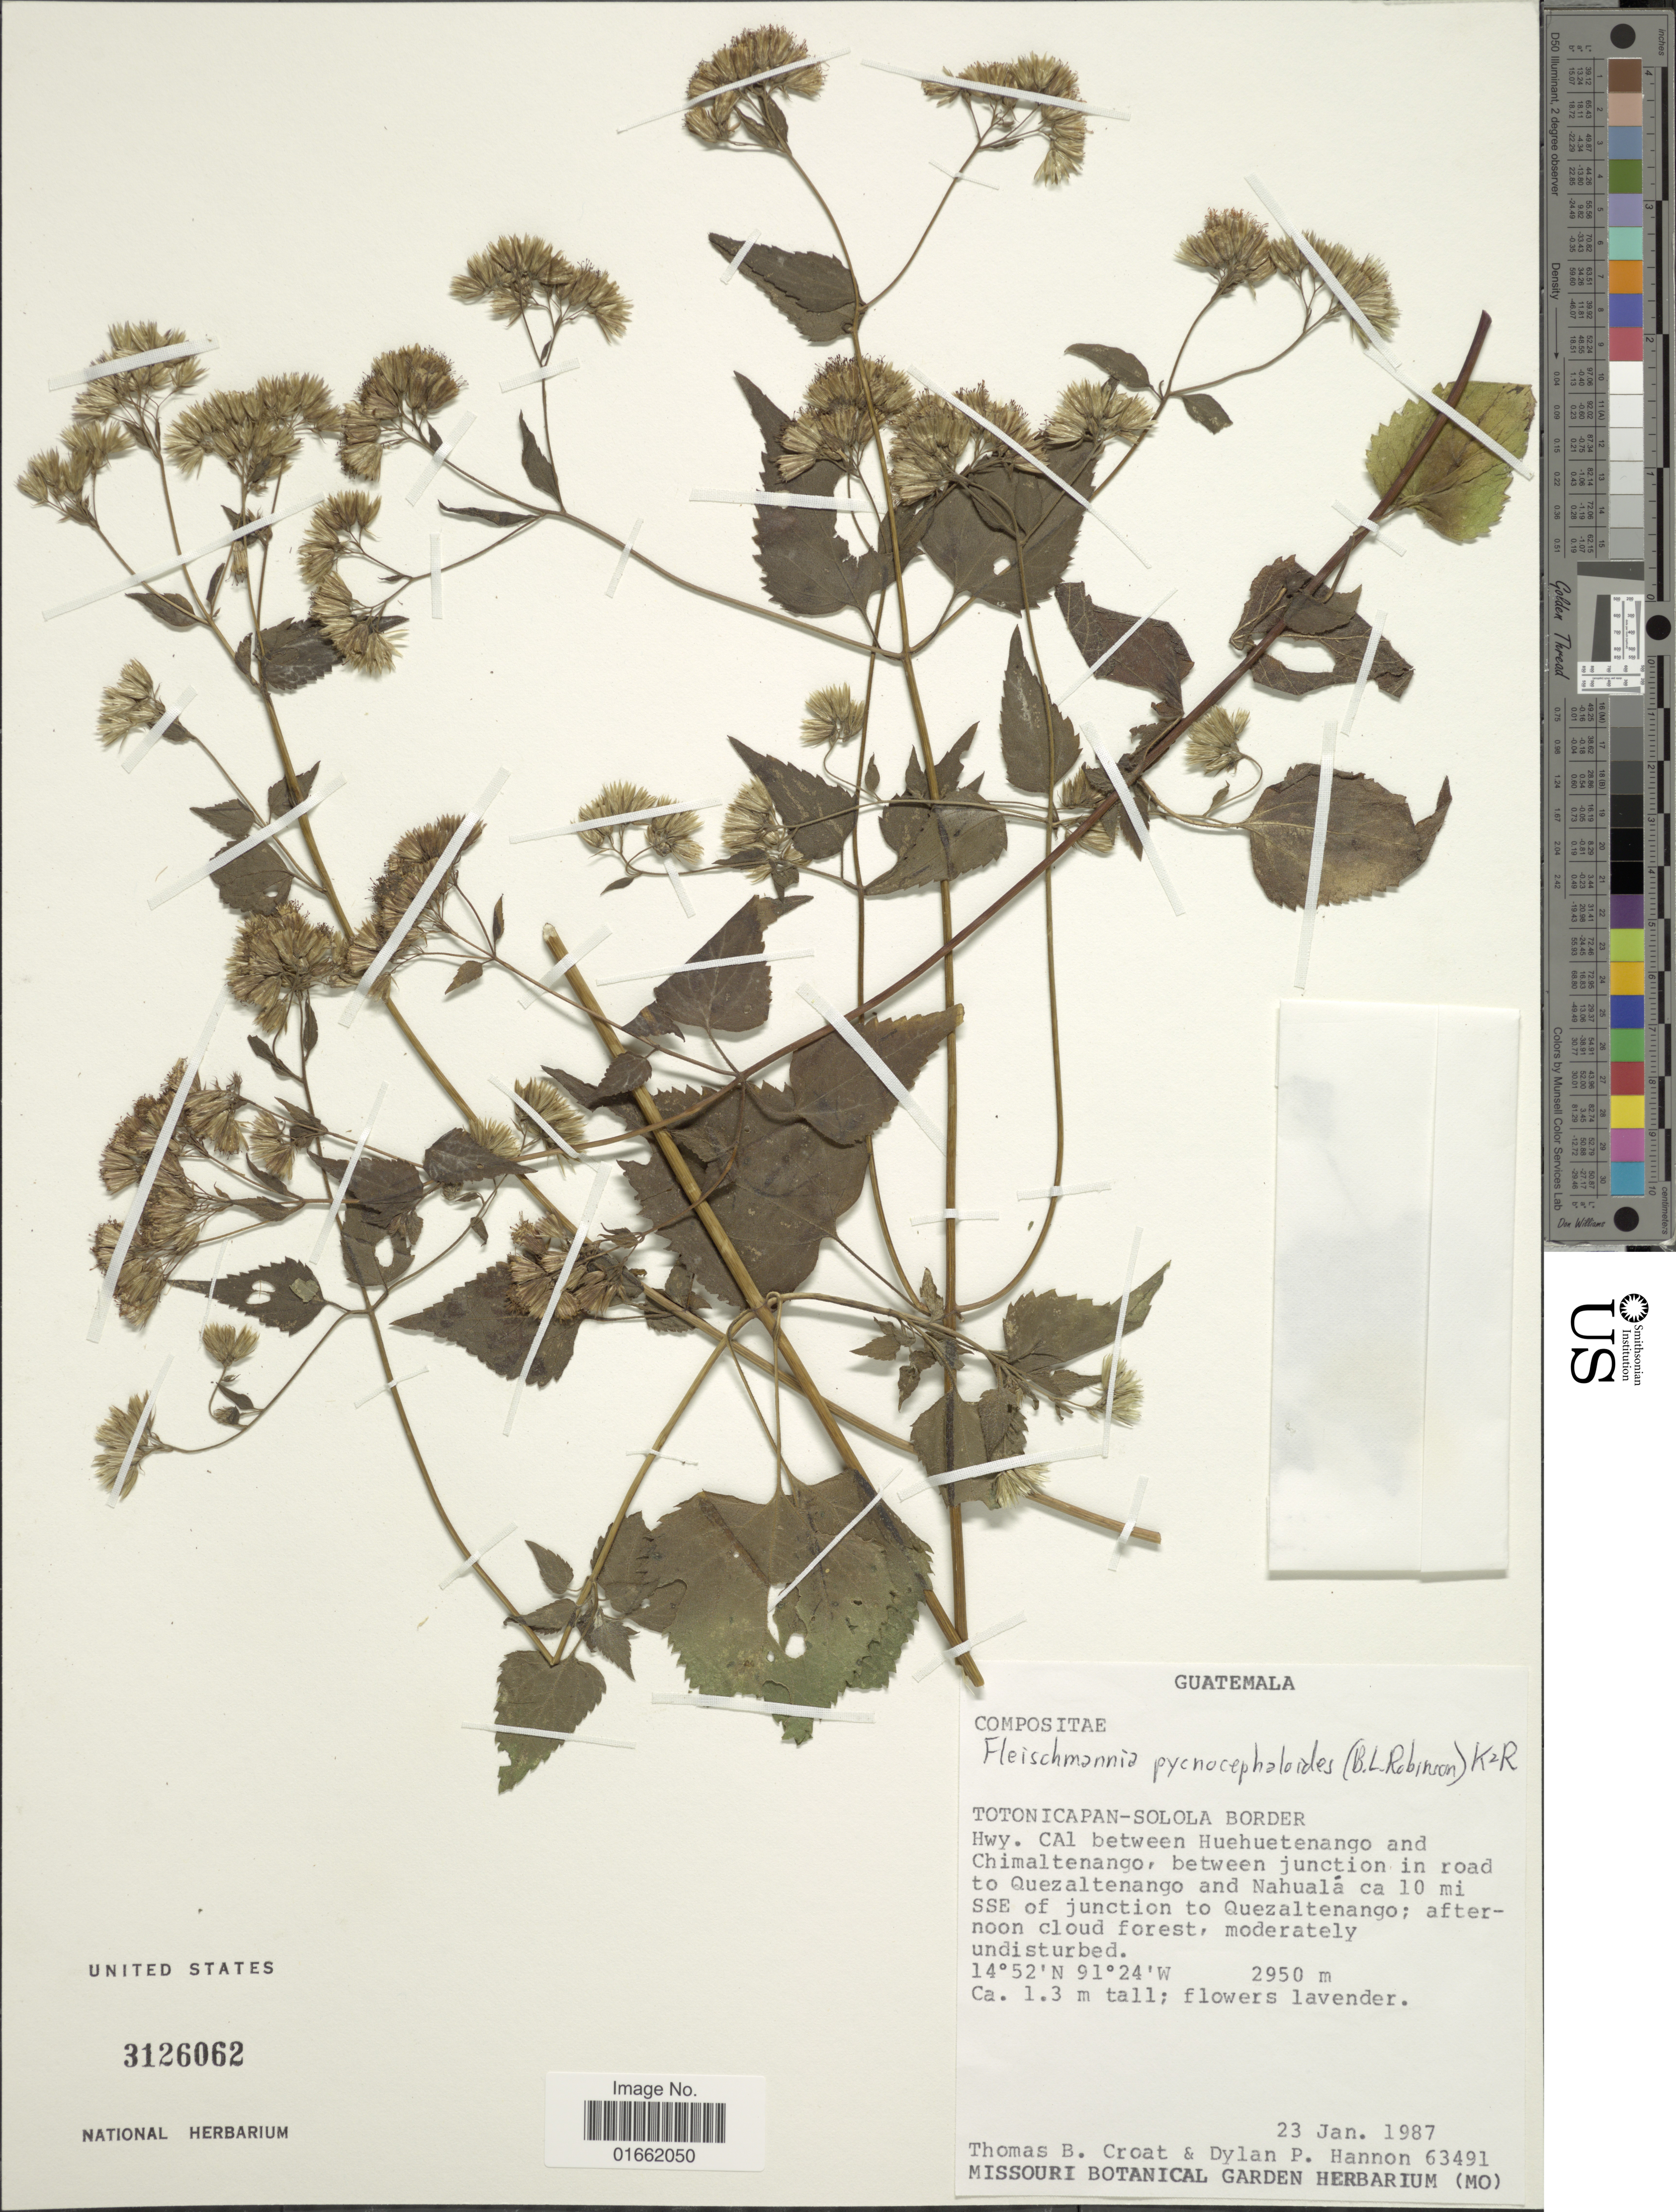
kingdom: Plantae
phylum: Tracheophyta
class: Magnoliopsida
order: Asterales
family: Asteraceae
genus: Fleischmannia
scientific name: Fleischmannia pycnocephaloides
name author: (B.L. Rob.) R.M. King & H. Rob.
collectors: T. B. Croat & D. Hannon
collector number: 63491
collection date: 1987-01-23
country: Guatemala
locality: Totonicapan-Solola Border. Hwy. CA1 between Huehuetenango and Chimaltenango, between junction in road to Quezaltenango and Nahualá ca 10 mi SSE of junction to Quezaltenango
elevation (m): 2950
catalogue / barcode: US 3126062